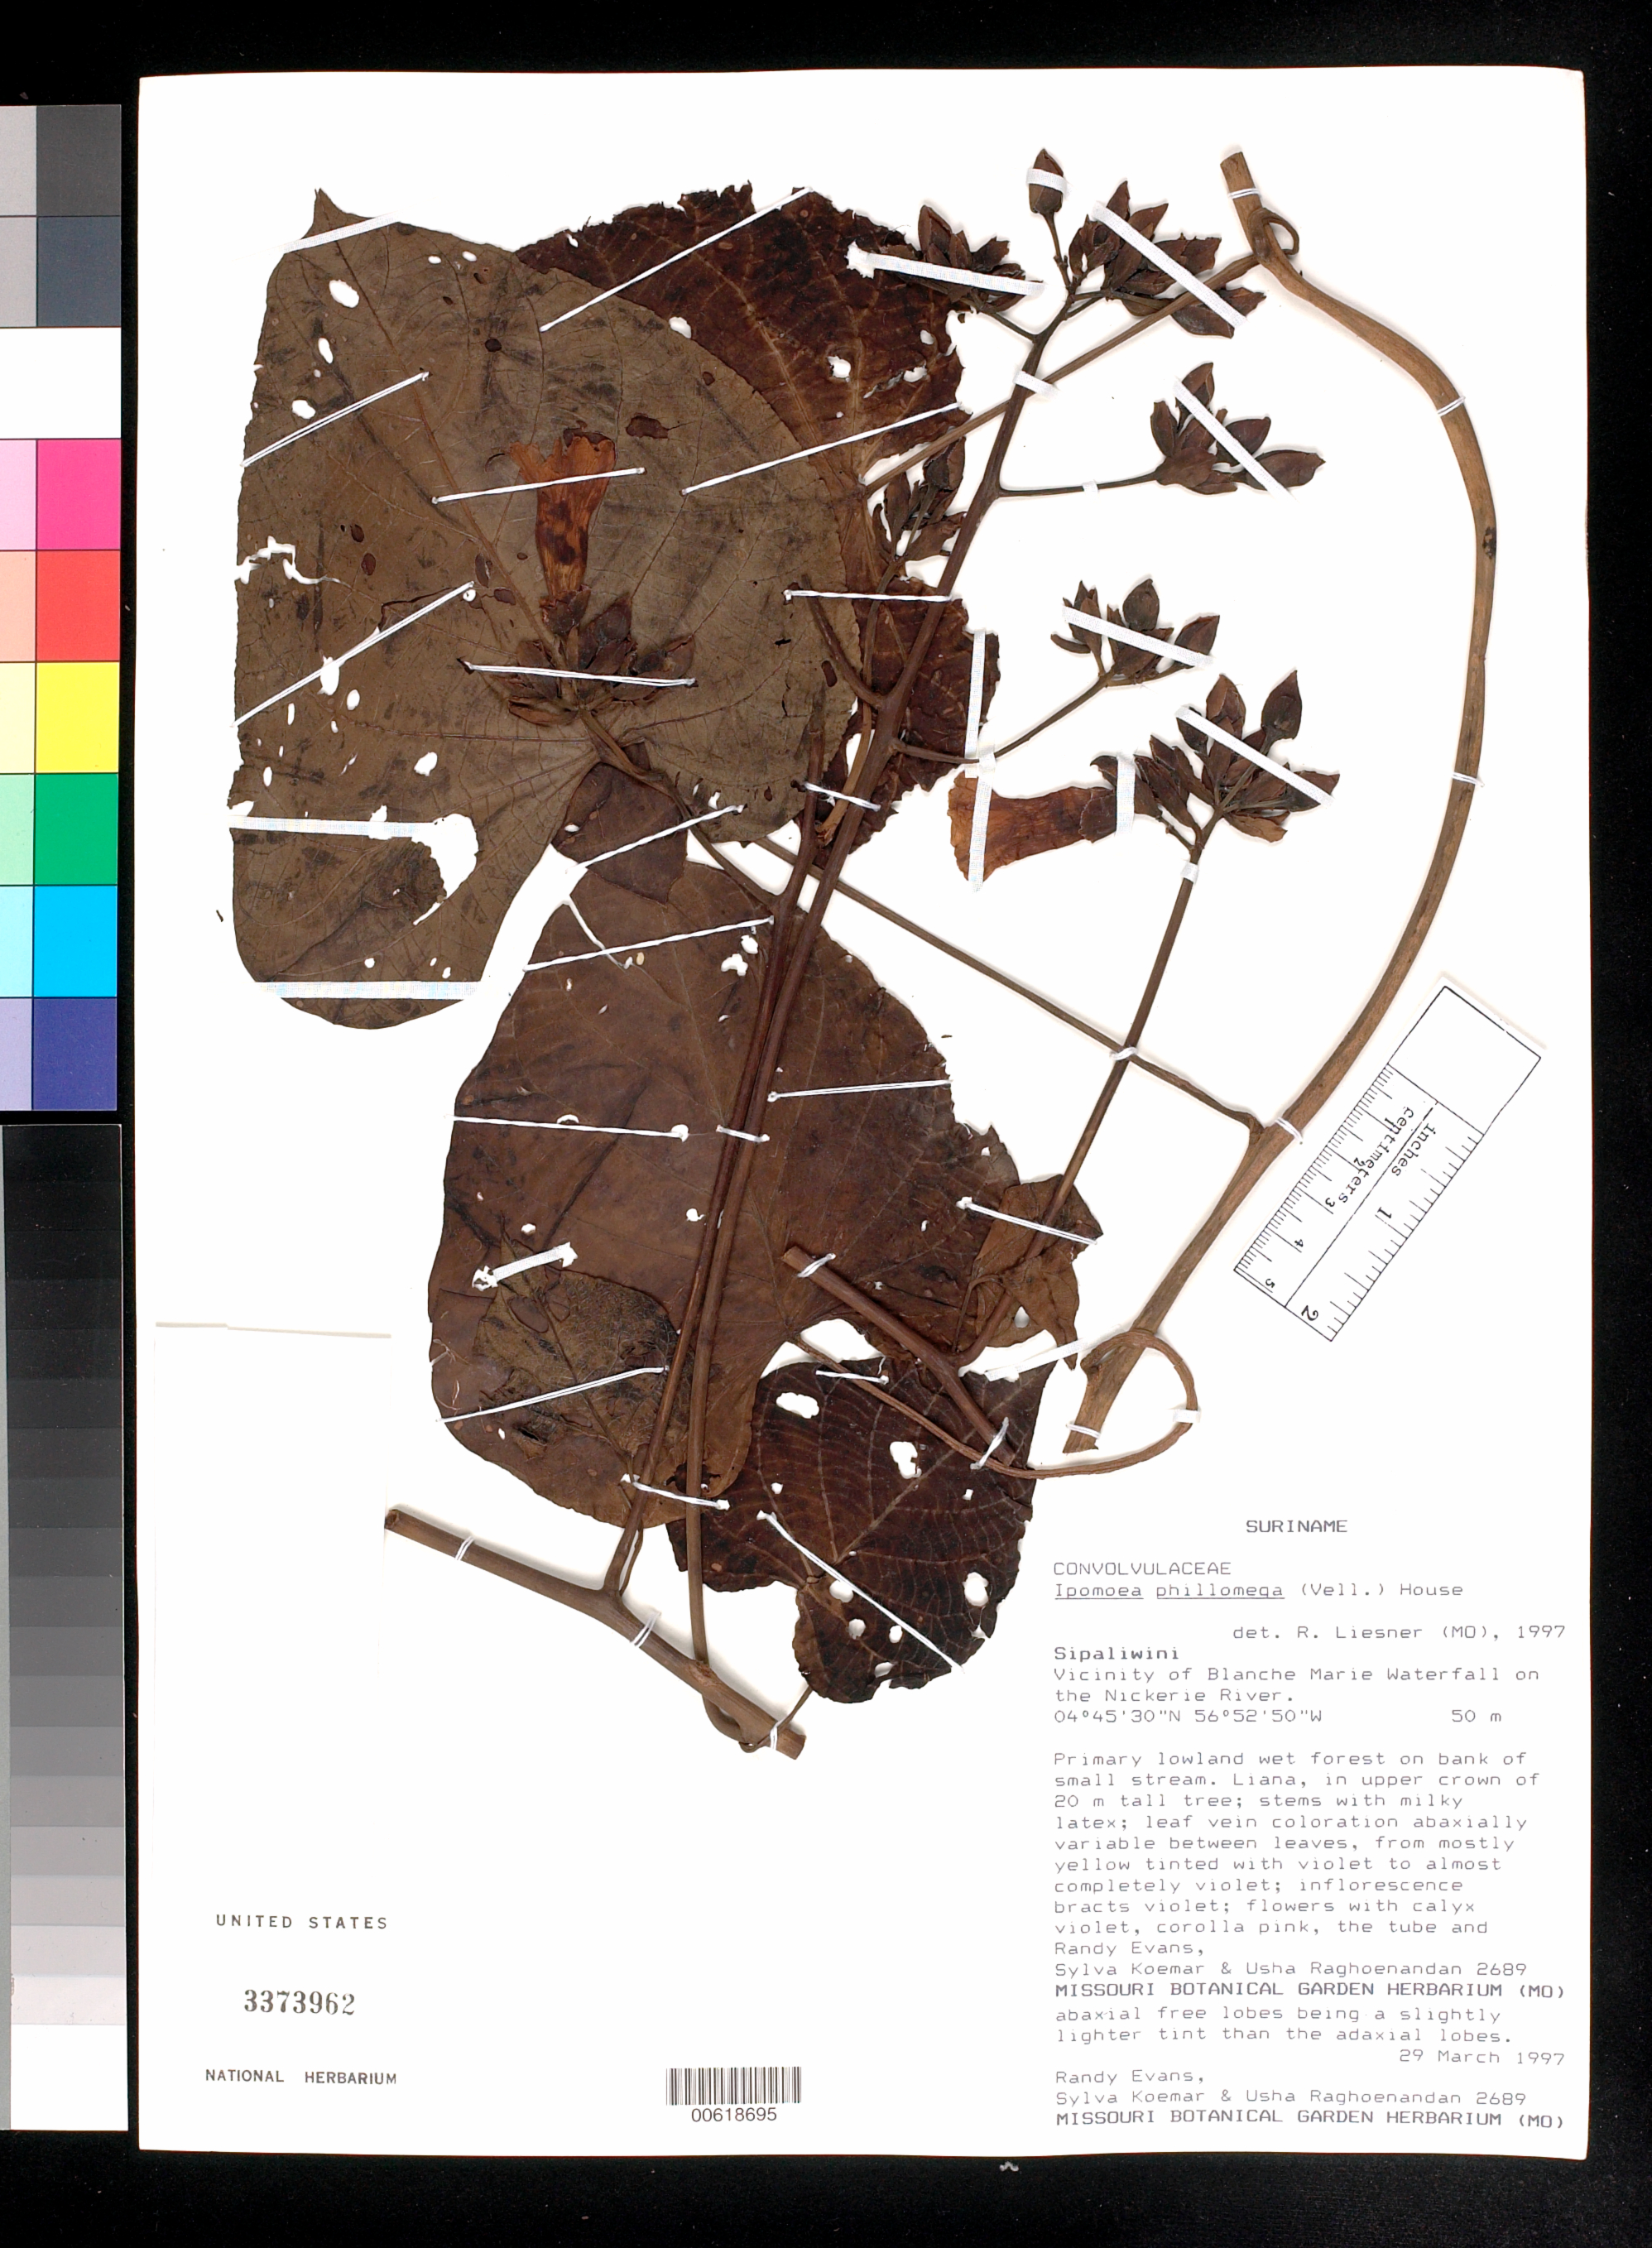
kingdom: Plantae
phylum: Tracheophyta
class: Magnoliopsida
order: Solanales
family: Convolvulaceae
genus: Ipomoea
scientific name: Ipomoea philomega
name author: (Vell.) House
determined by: Liesner, R. L.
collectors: R. Evans, S. Koemar & U. Raghoenandan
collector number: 2689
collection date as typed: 29-Mar-97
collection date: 1997-03-29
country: Suriname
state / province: Sipaliwini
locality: Blanche Marie Waterfall, vic., on Nickerie R.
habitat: Primary lowland wet forest on bank of small stream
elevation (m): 50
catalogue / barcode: US 3373962